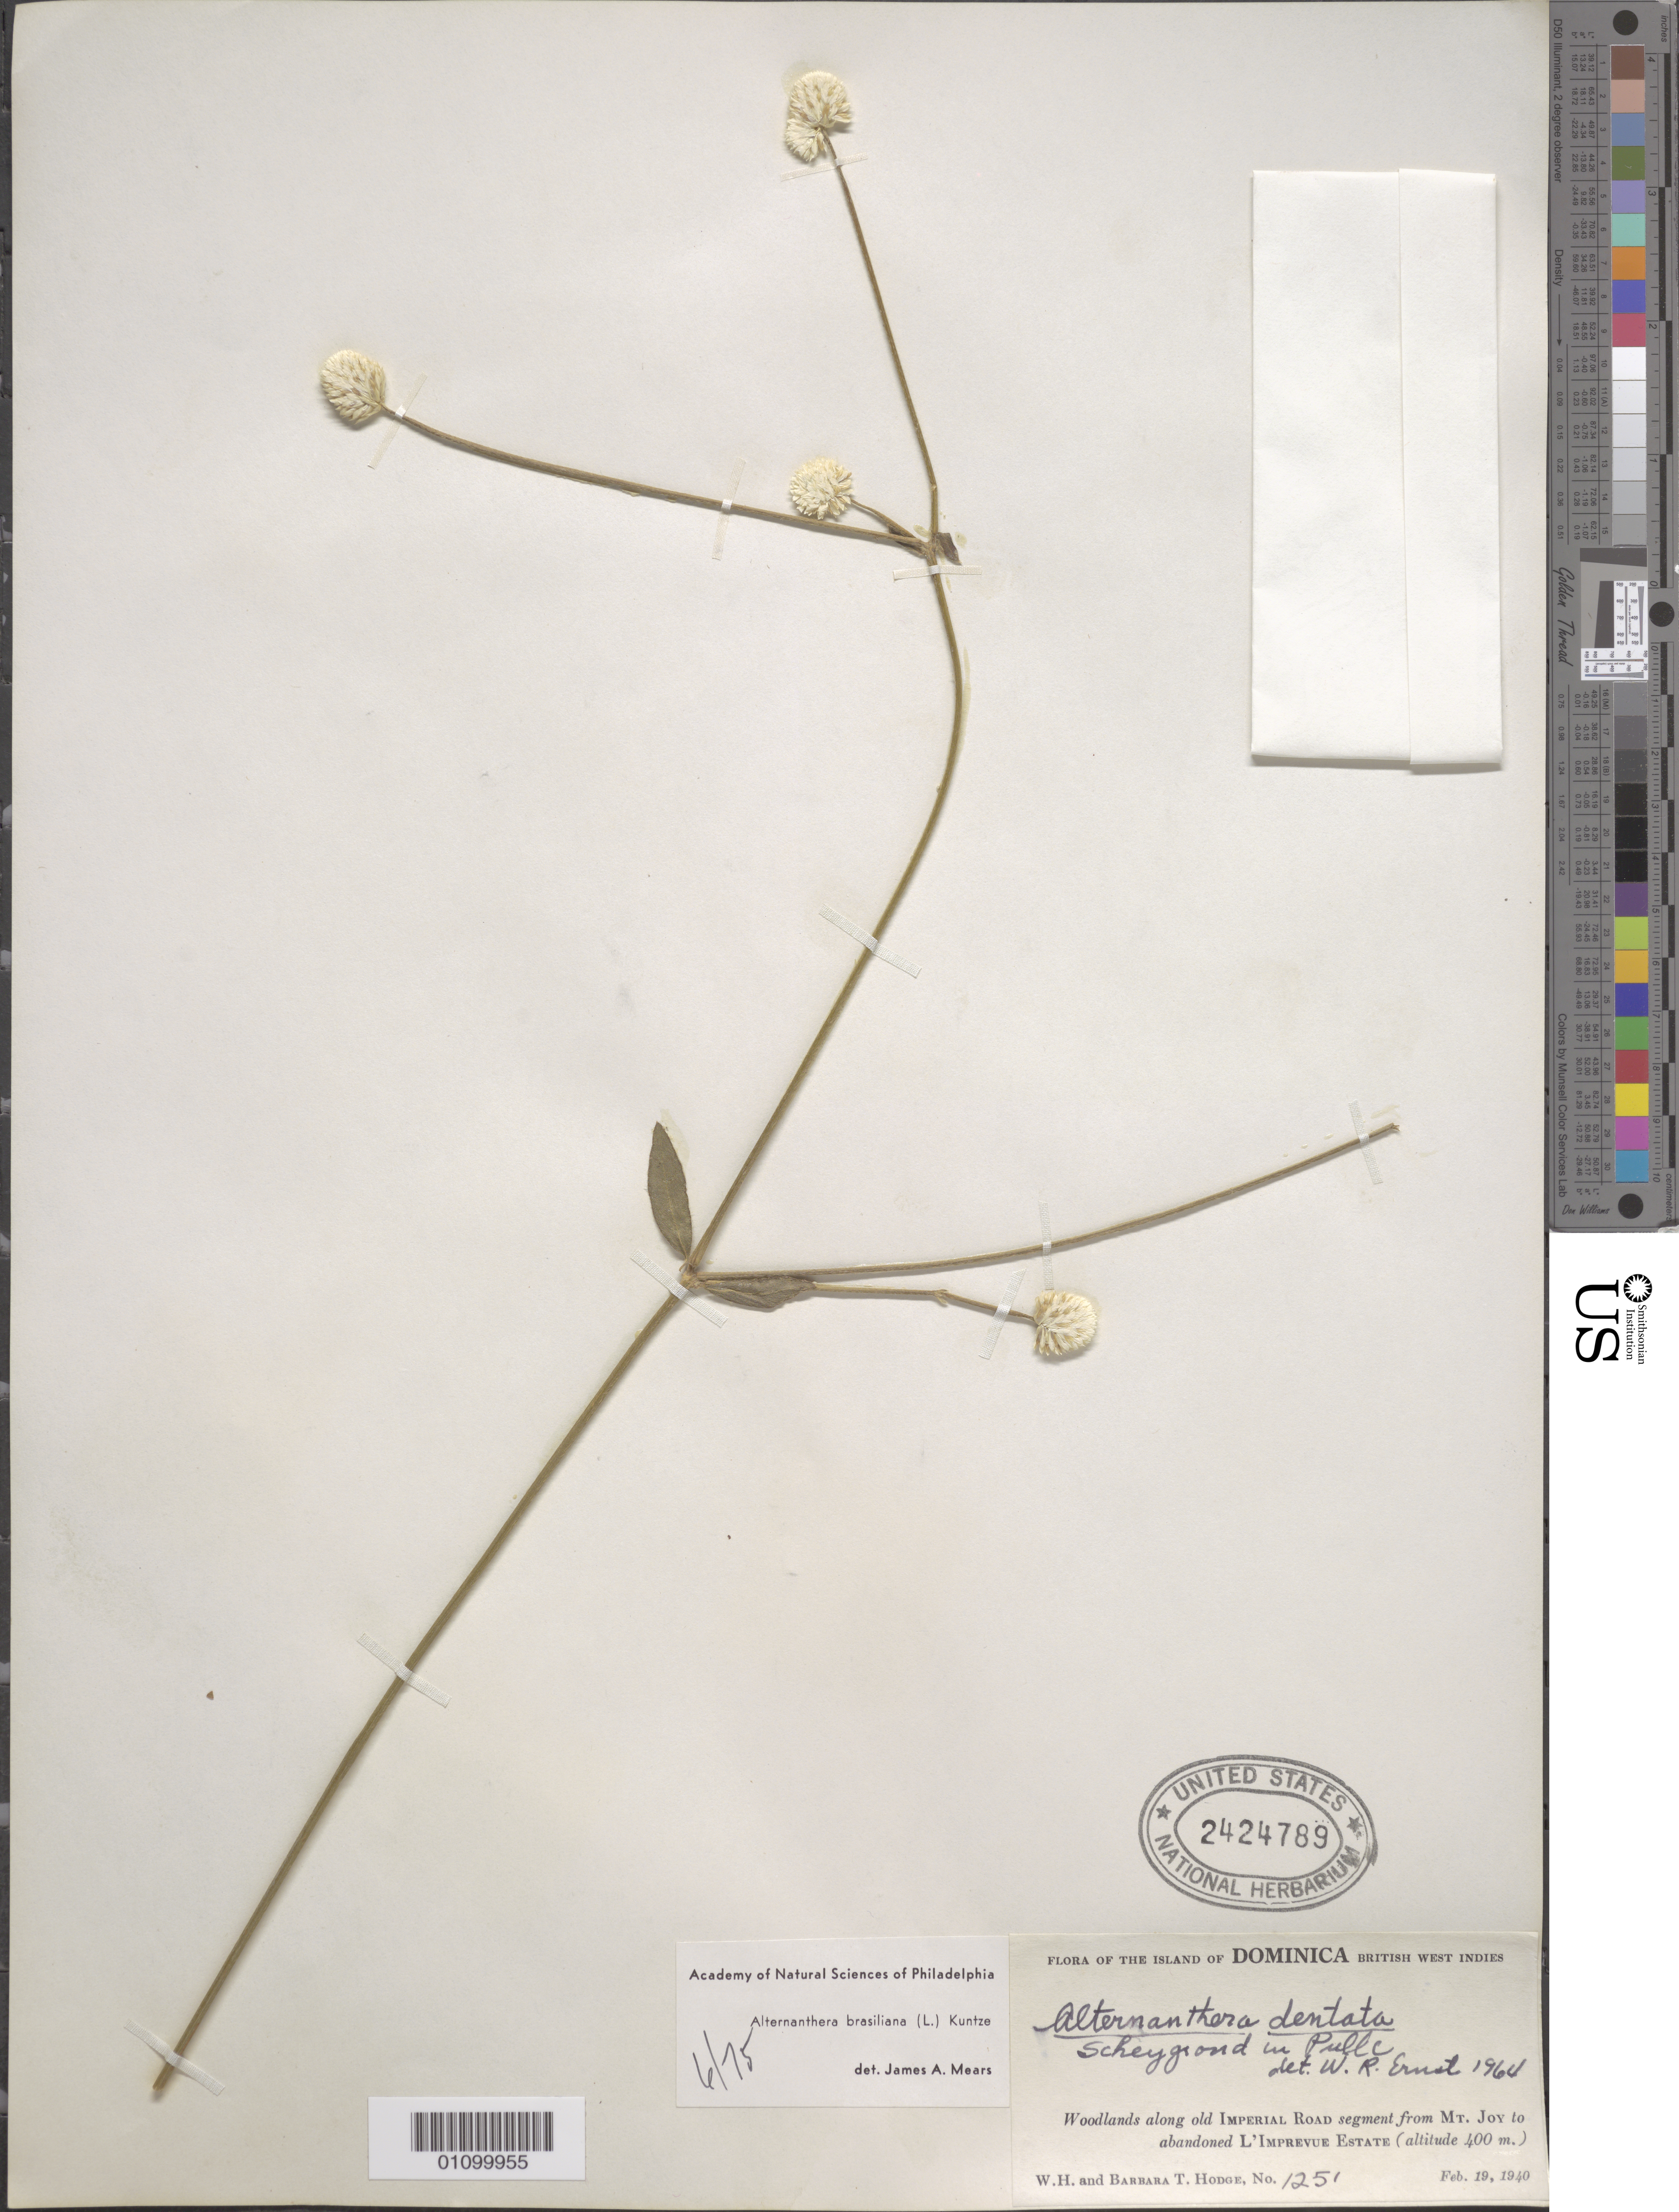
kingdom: Plantae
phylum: Tracheophyta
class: Magnoliopsida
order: Caryophyllales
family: Amaranthaceae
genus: Alternanthera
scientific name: Alternanthera brasiliana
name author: (L.) Kuntze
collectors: W. Hodge & B. Hodge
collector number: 1251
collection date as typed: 19 Feb 1940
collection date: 1940-02-19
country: Dominica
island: Dominica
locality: Woodlands along old Imperial Road segment from Mt. Joy to abandoned L'Imprevue Estate.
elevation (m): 400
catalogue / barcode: US 2424789